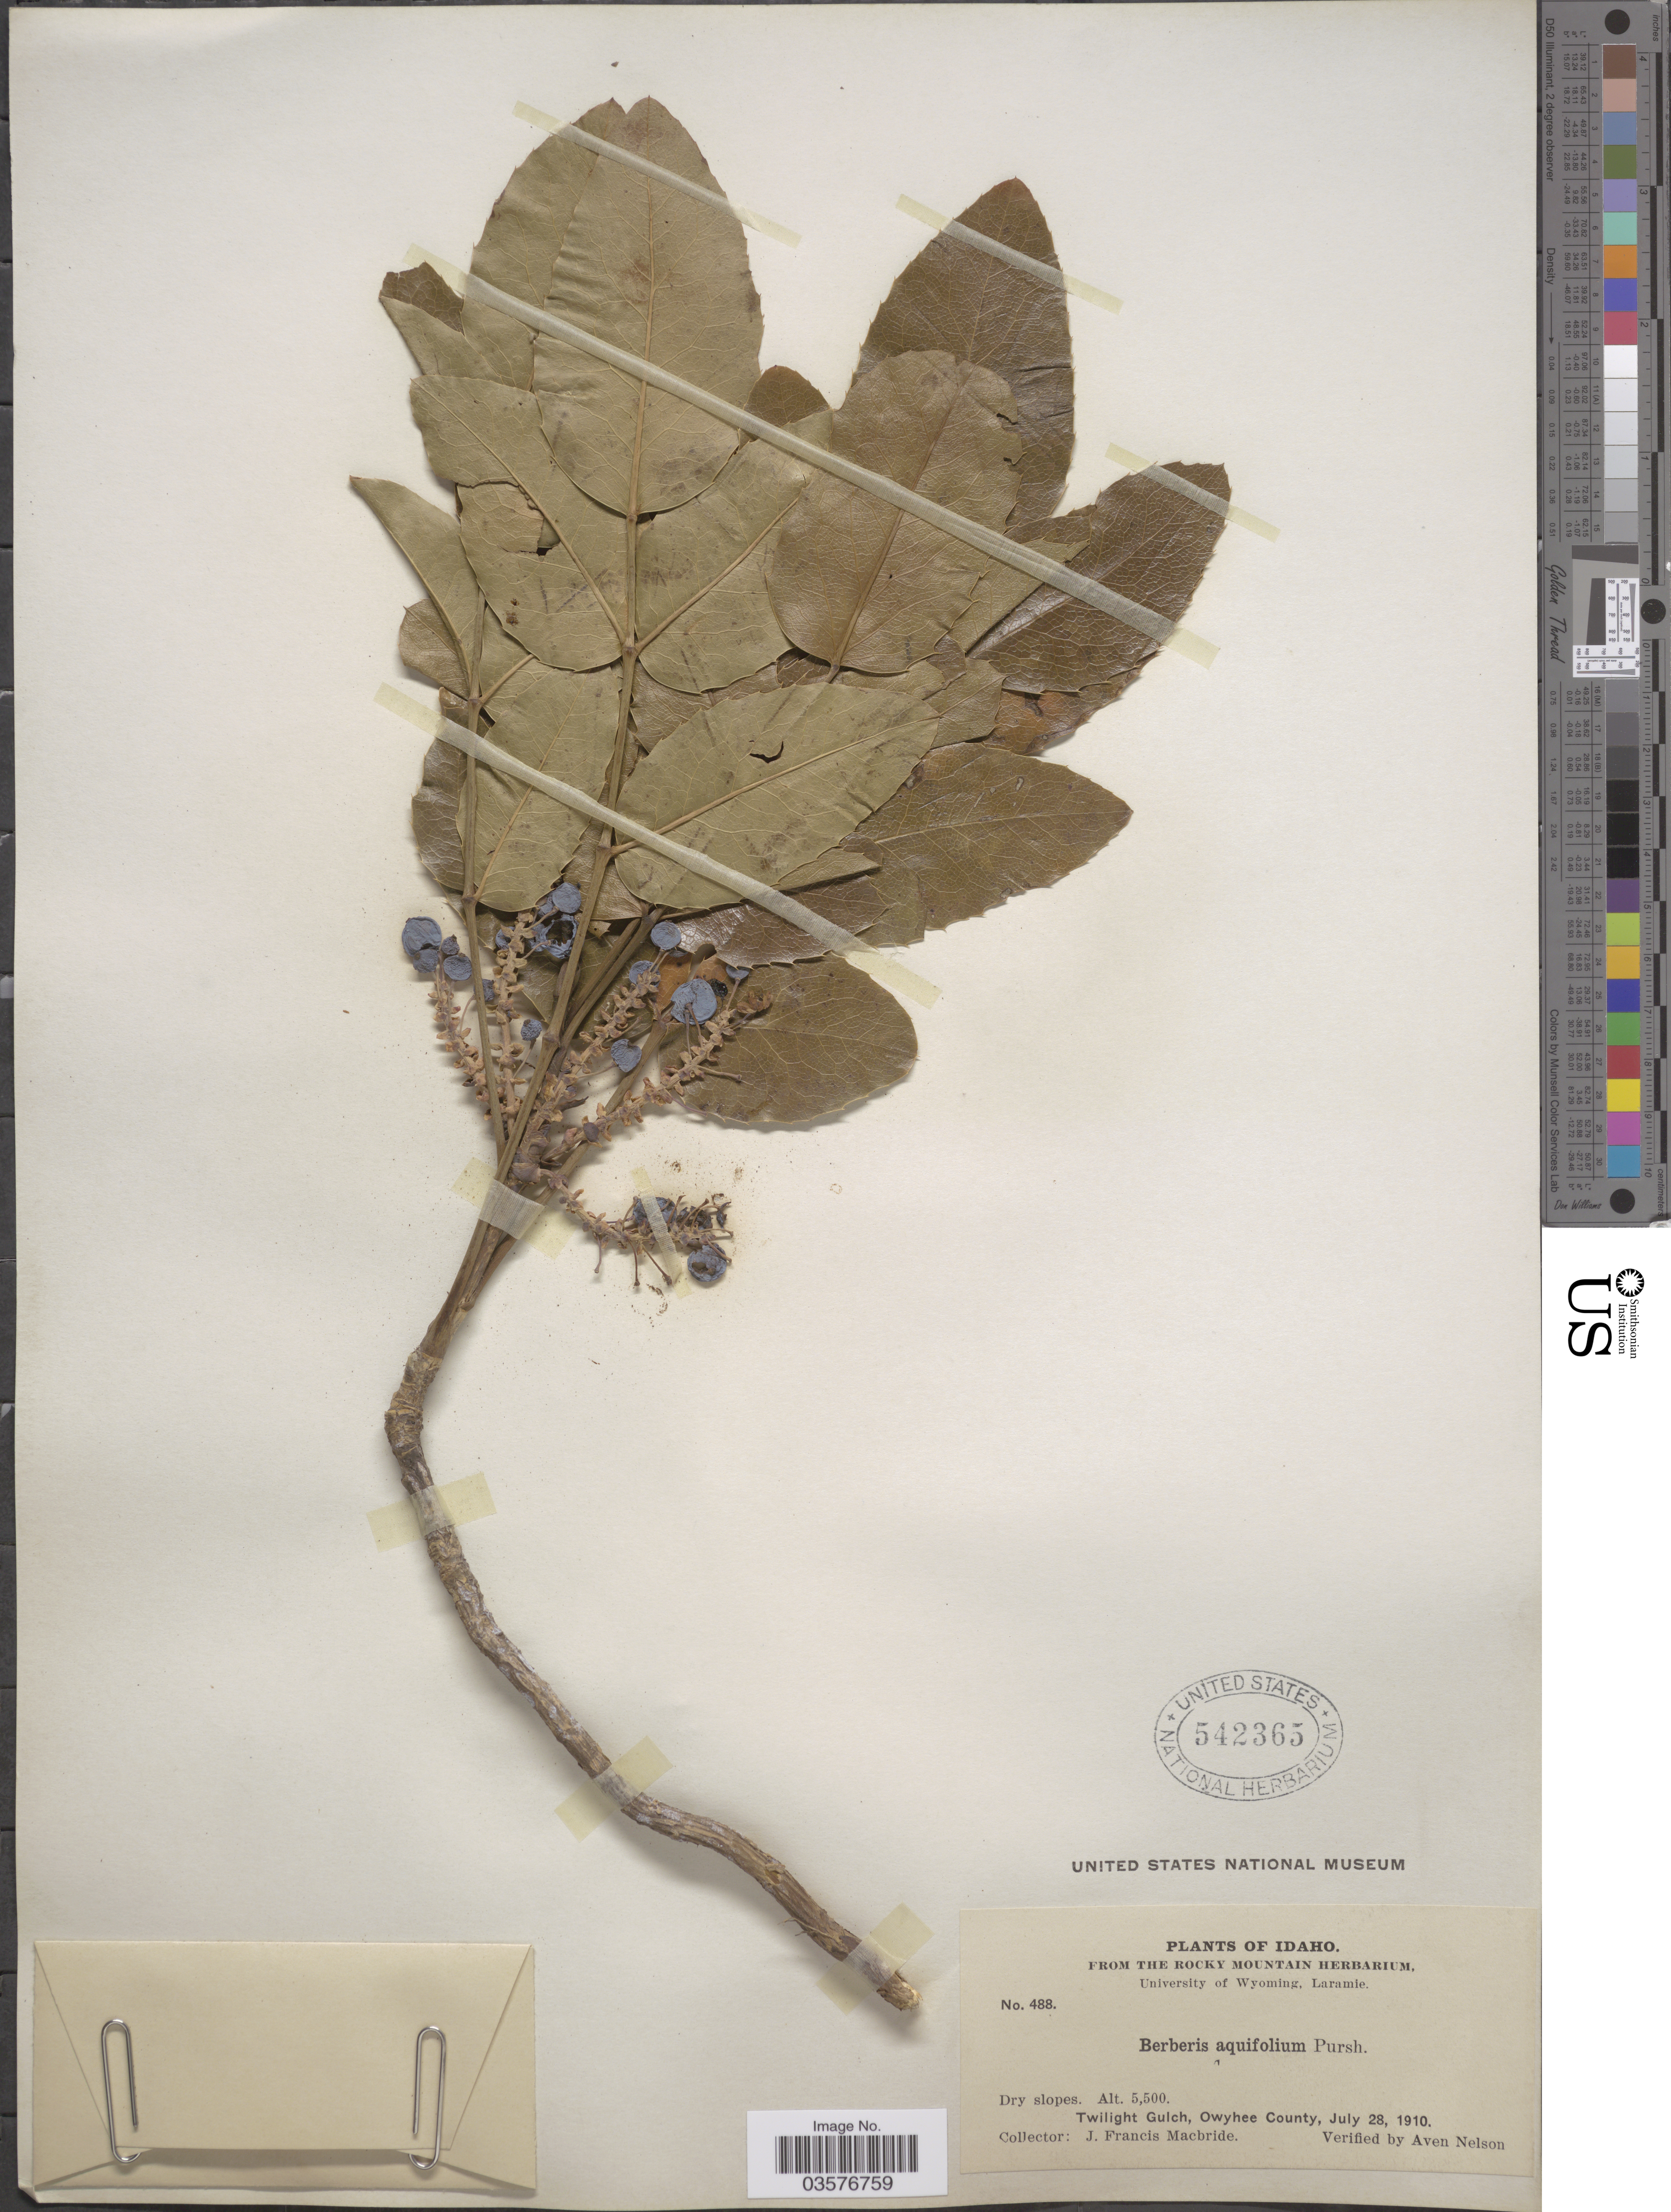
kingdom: Plantae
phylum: Tracheophyta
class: Magnoliopsida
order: Ranunculales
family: Berberidaceae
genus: Mahonia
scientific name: Mahonia repens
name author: (Lindl.) G. Don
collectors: J. F. Macbride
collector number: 488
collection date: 1910-07-28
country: United States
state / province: Idaho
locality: Twilight Gulch, Owyhee County.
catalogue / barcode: US 542365